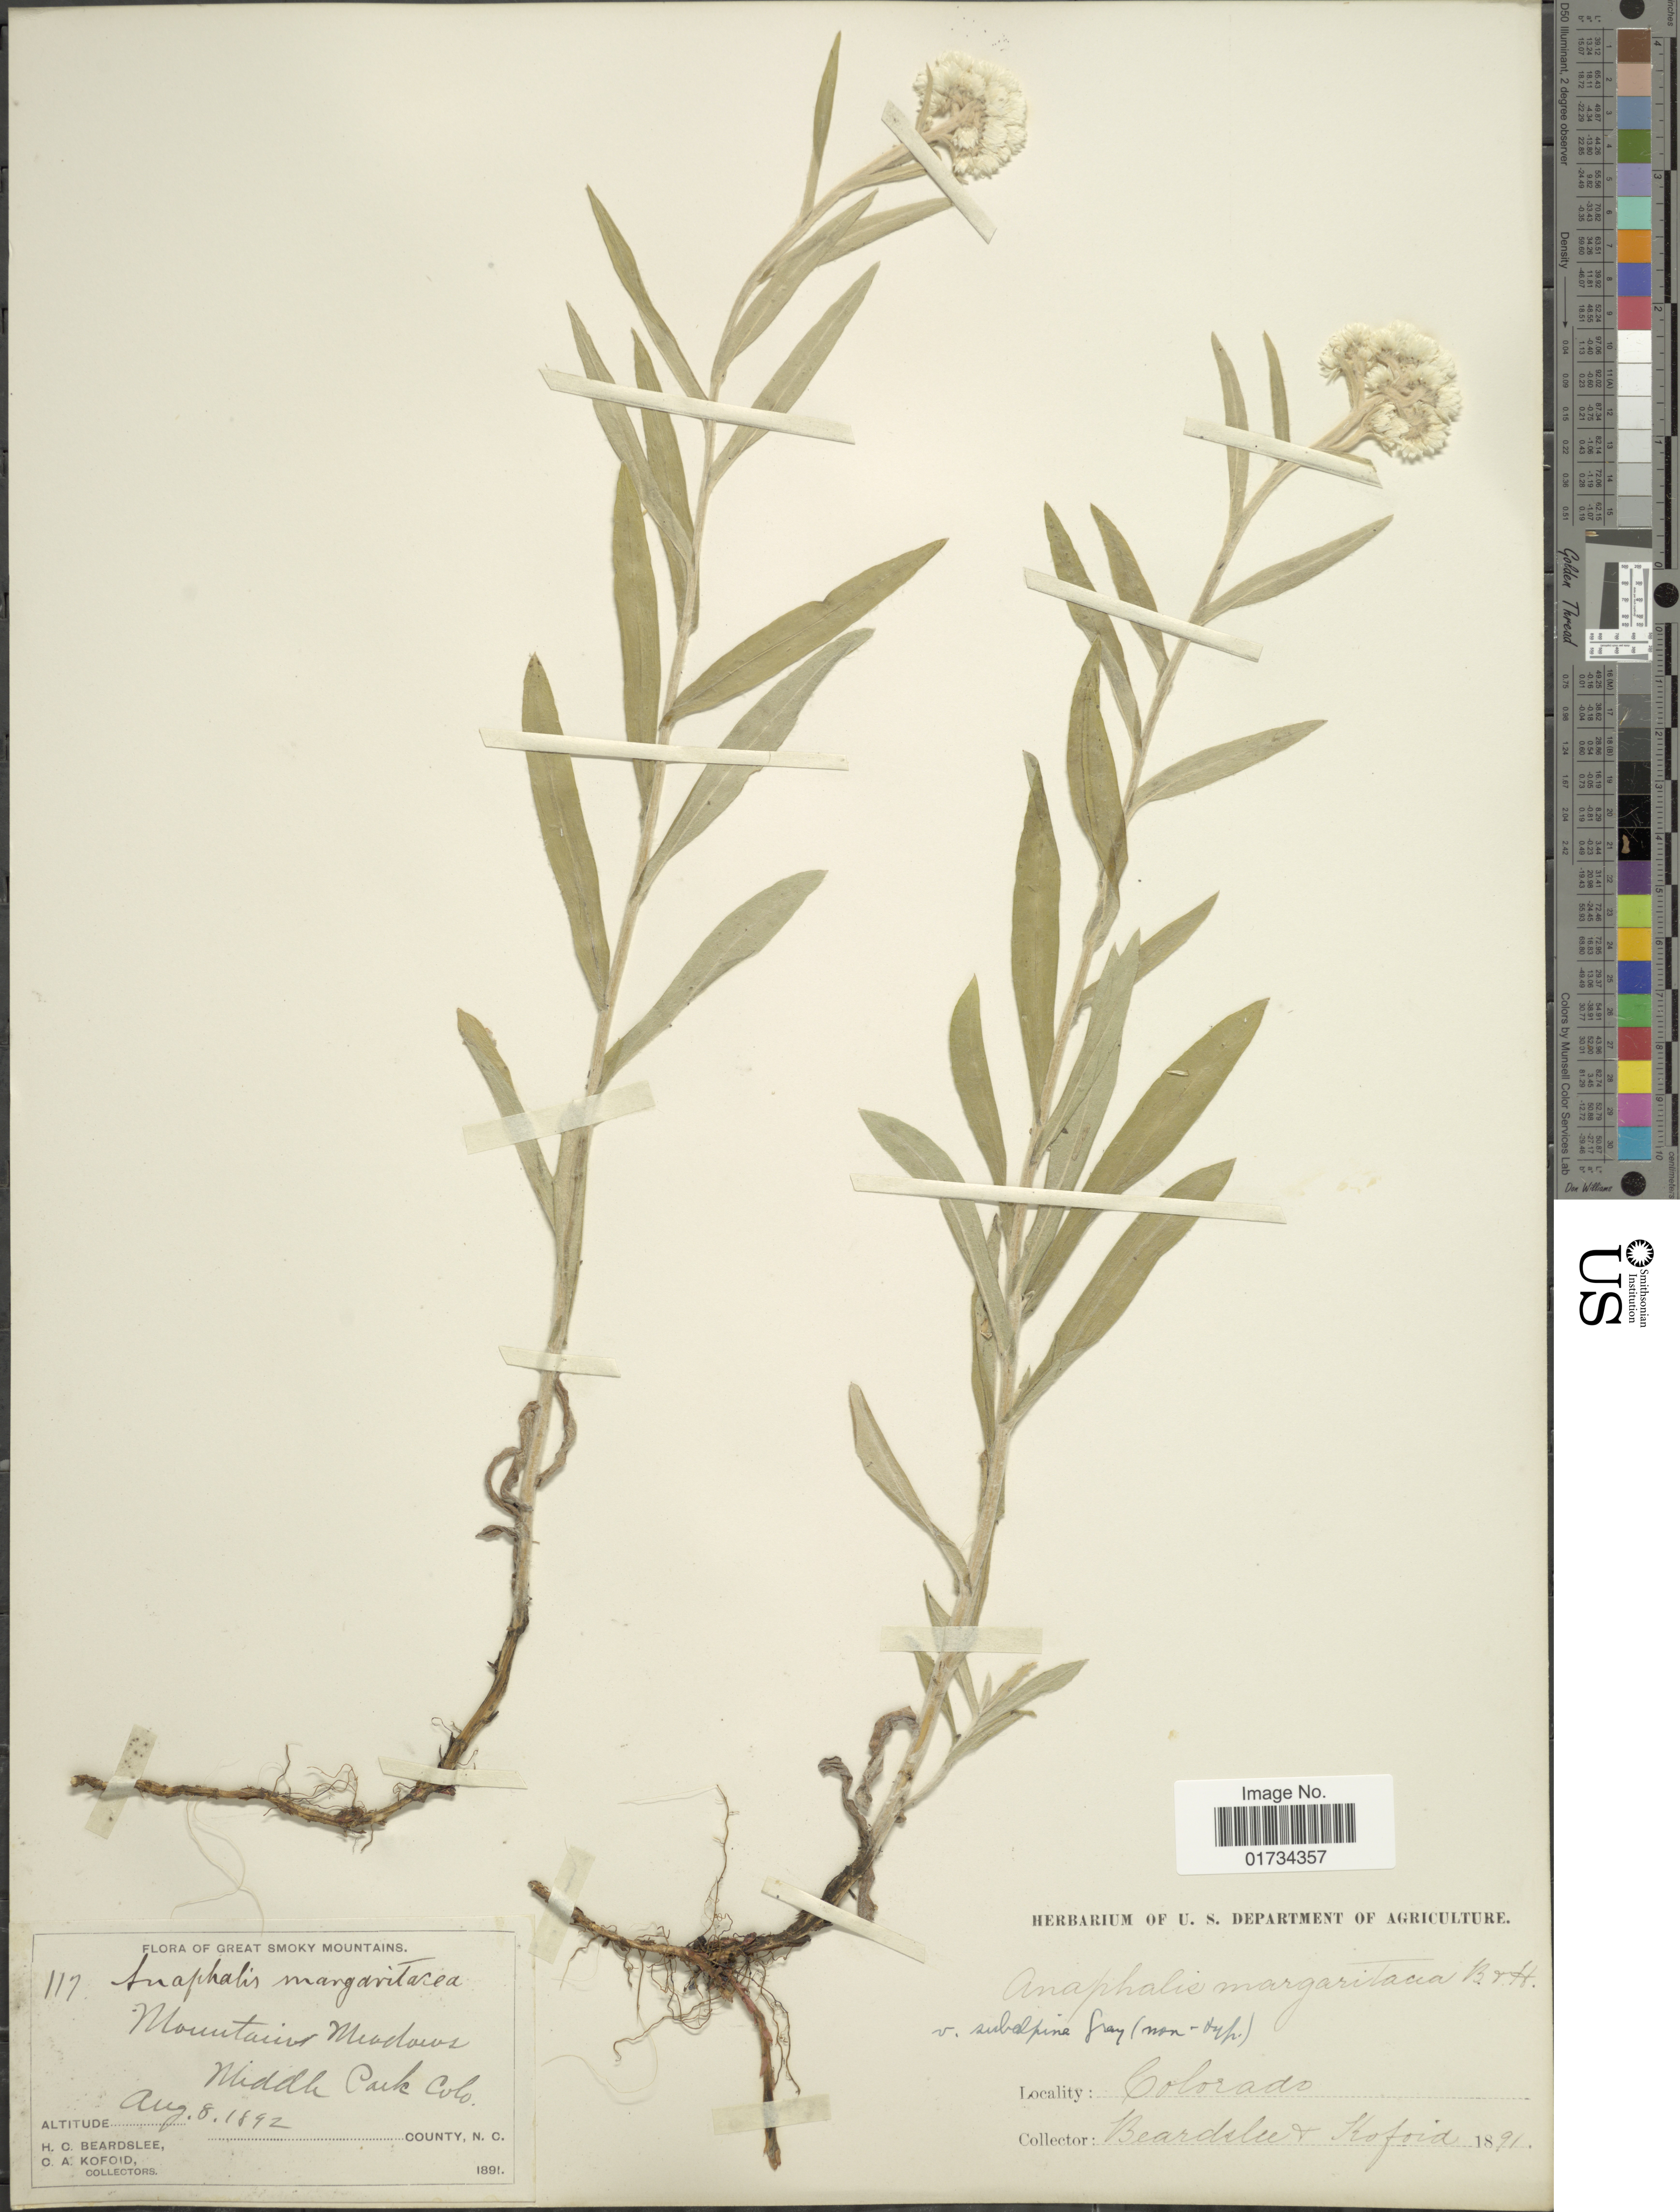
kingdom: Plantae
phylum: Tracheophyta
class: Magnoliopsida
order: Asterales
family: Asteraceae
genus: Anaphalis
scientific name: Anaphalis subalpina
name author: (A. Gray) Rydb.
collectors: H. Beardslee & C. Kofoid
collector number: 117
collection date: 1891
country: United States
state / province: North Carolina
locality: Great Smoky Mountains. Middle Creek